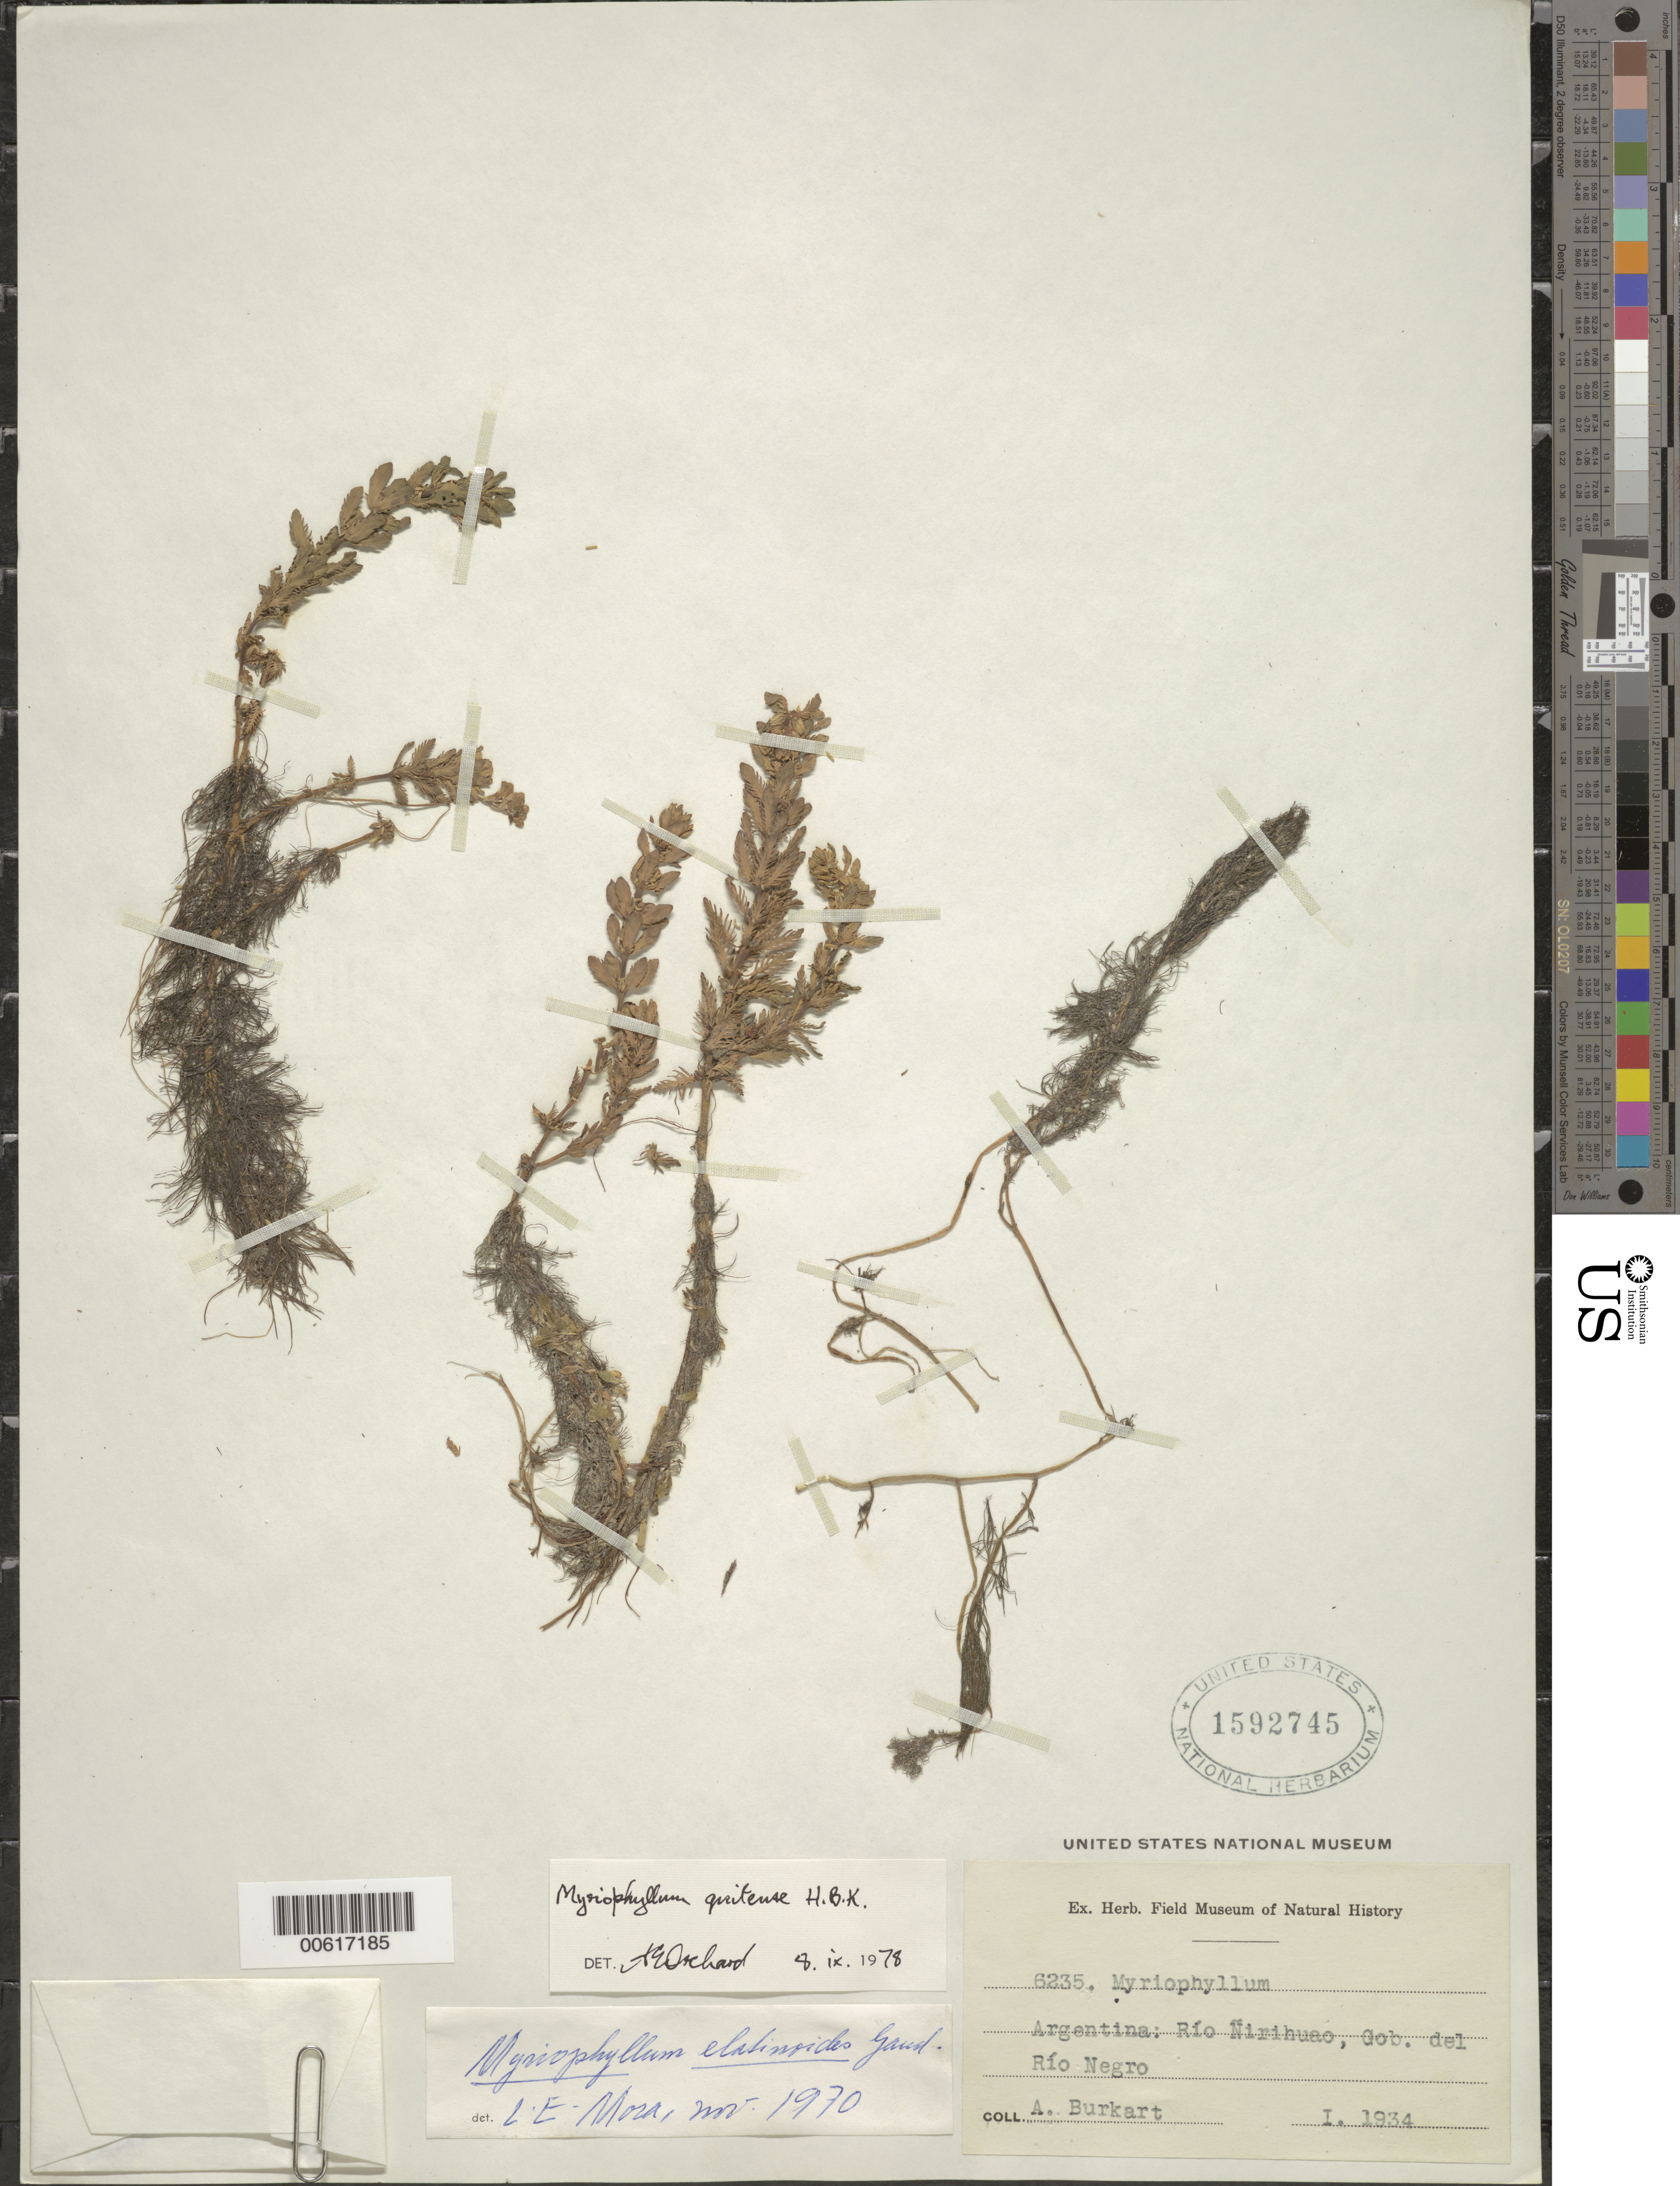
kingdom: Plantae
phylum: Tracheophyta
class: Magnoliopsida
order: Saxifragales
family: Haloragaceae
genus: Myriophyllum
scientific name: Myriophyllum quitense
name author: Kunth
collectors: A. E. Burkart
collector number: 6235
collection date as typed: Jan 1934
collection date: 1934-01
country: Argentina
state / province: Río Negro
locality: Rio Nirihuao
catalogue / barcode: US 1592745